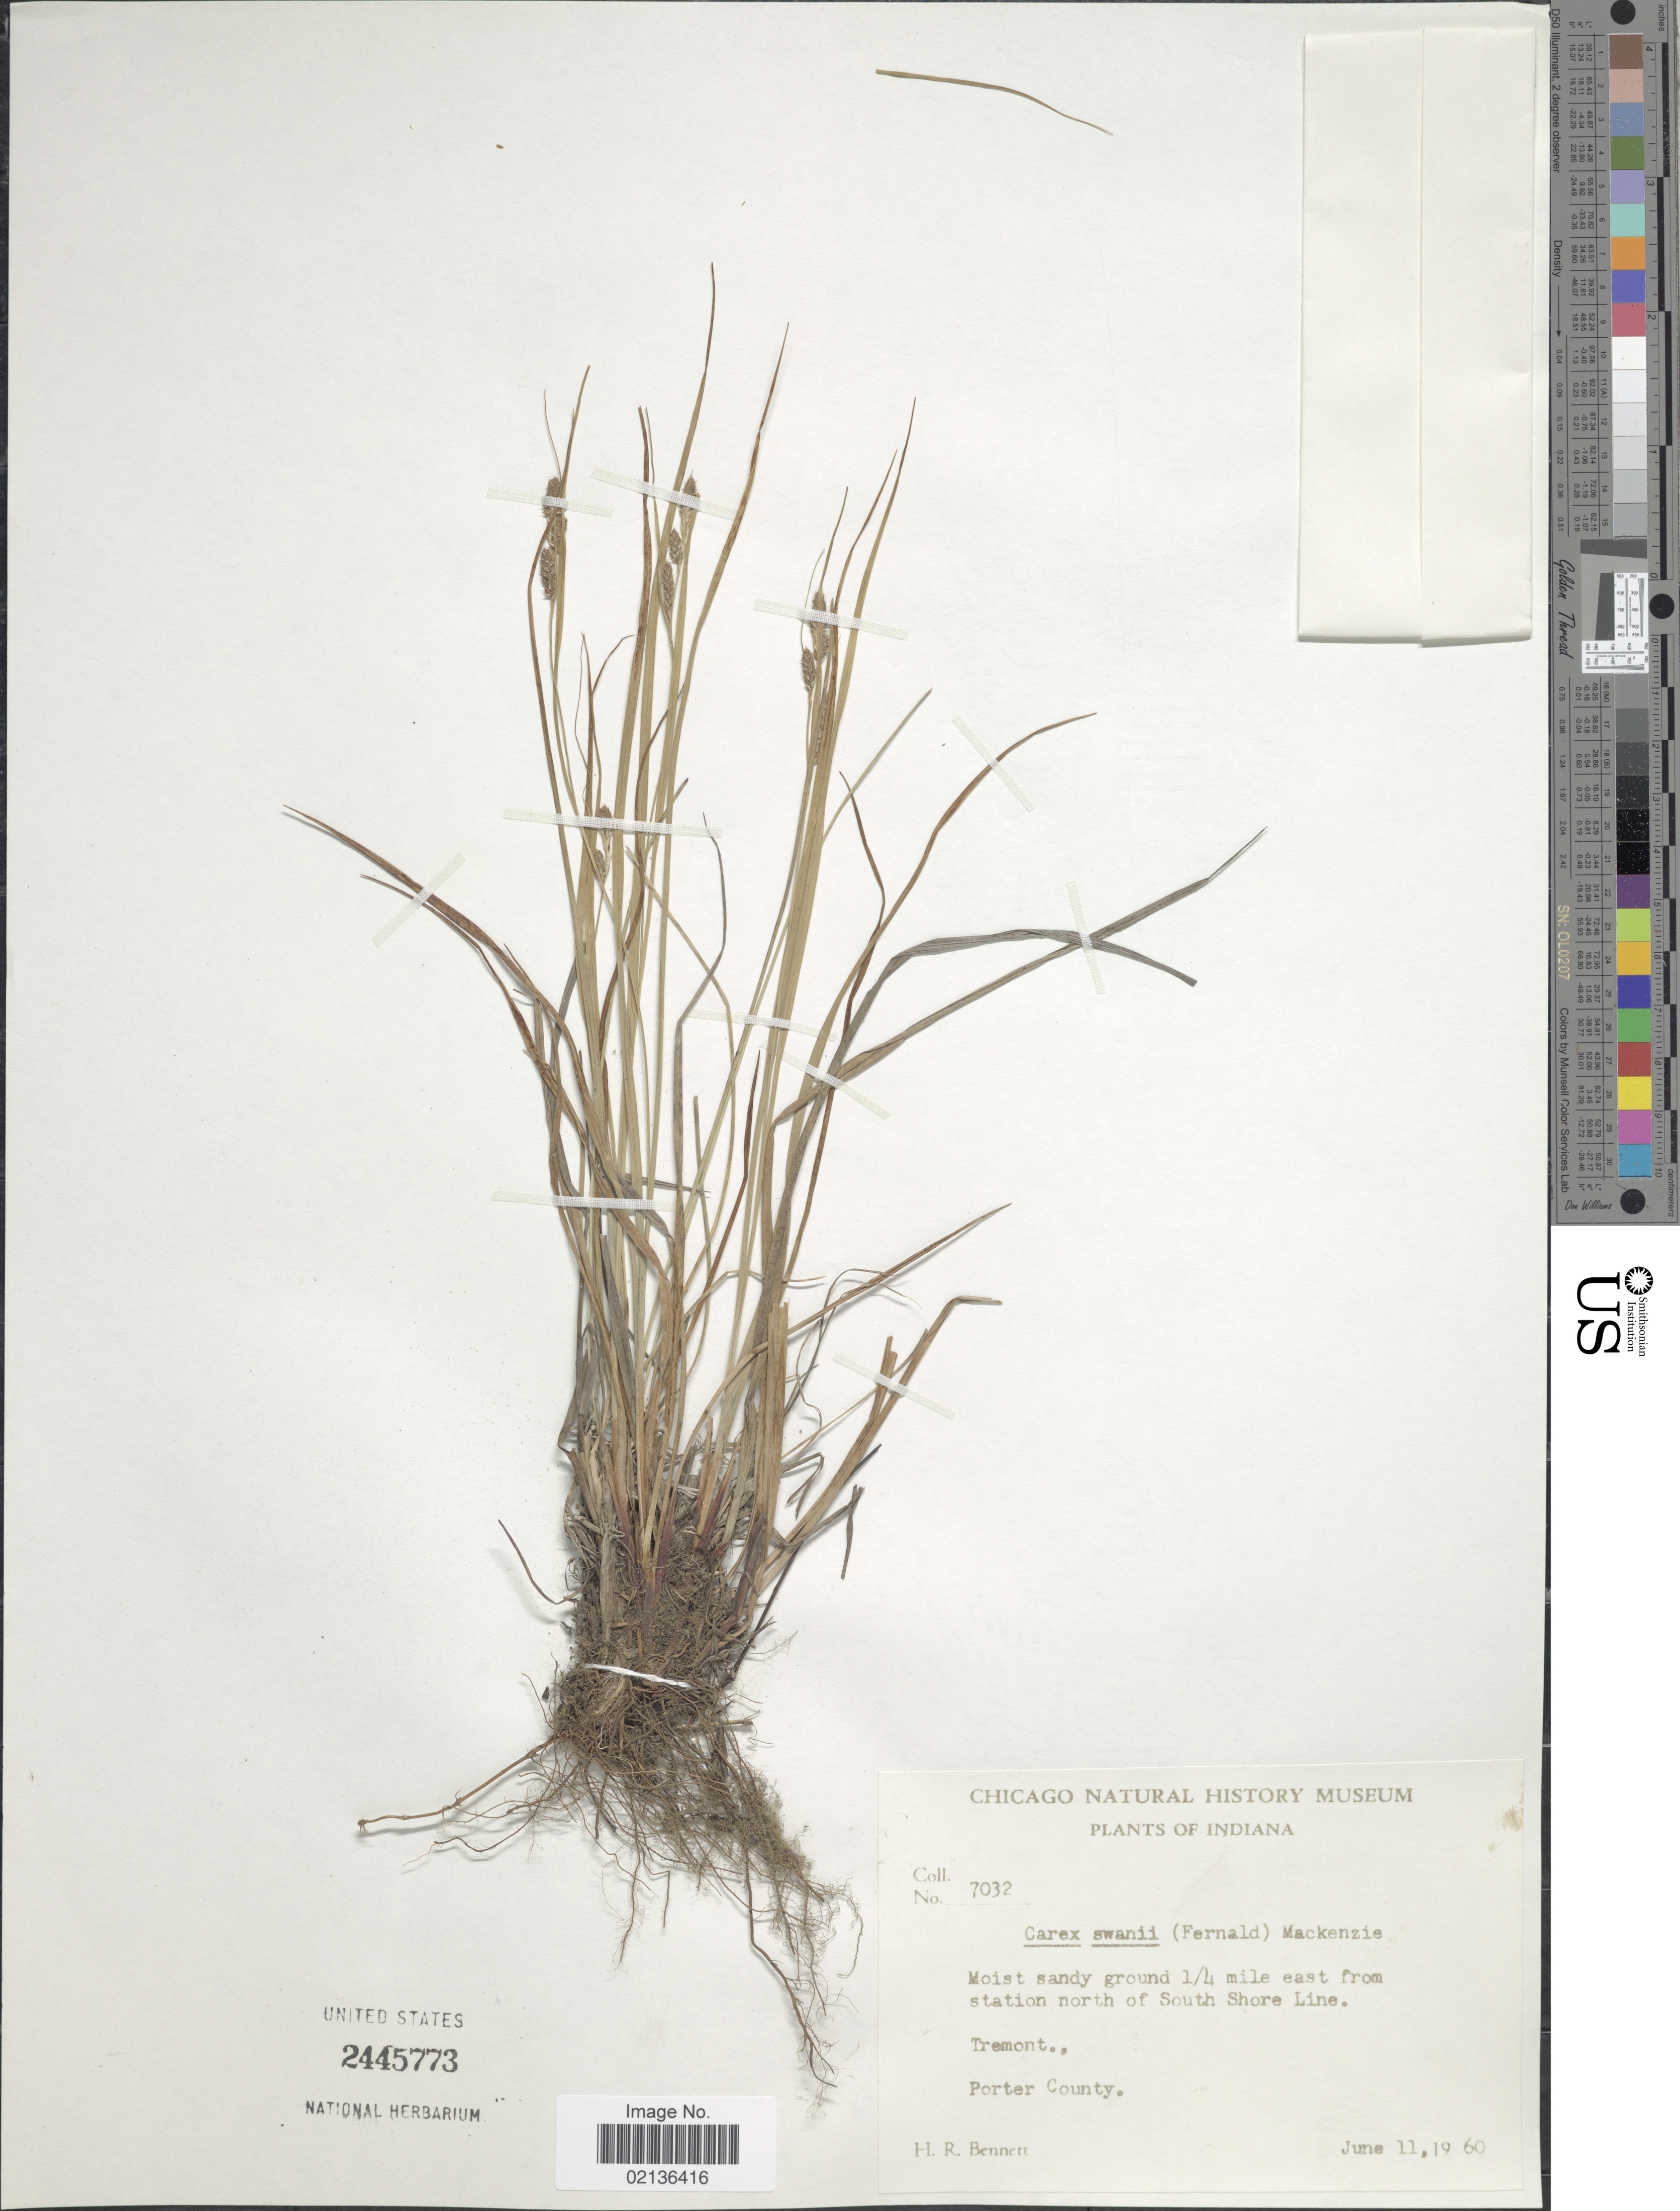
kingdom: Plantae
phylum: Tracheophyta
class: Liliopsida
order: Poales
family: Cyperaceae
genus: Carex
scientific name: Carex swanii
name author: (Fernald) Mack.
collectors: H. R. Bennett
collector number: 7032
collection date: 1960-06-11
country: United States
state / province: Indiana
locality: Moist sandy ground ¼ mile east of from station north of South Shore Line, Tremont, Porter County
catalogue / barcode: US 2445773